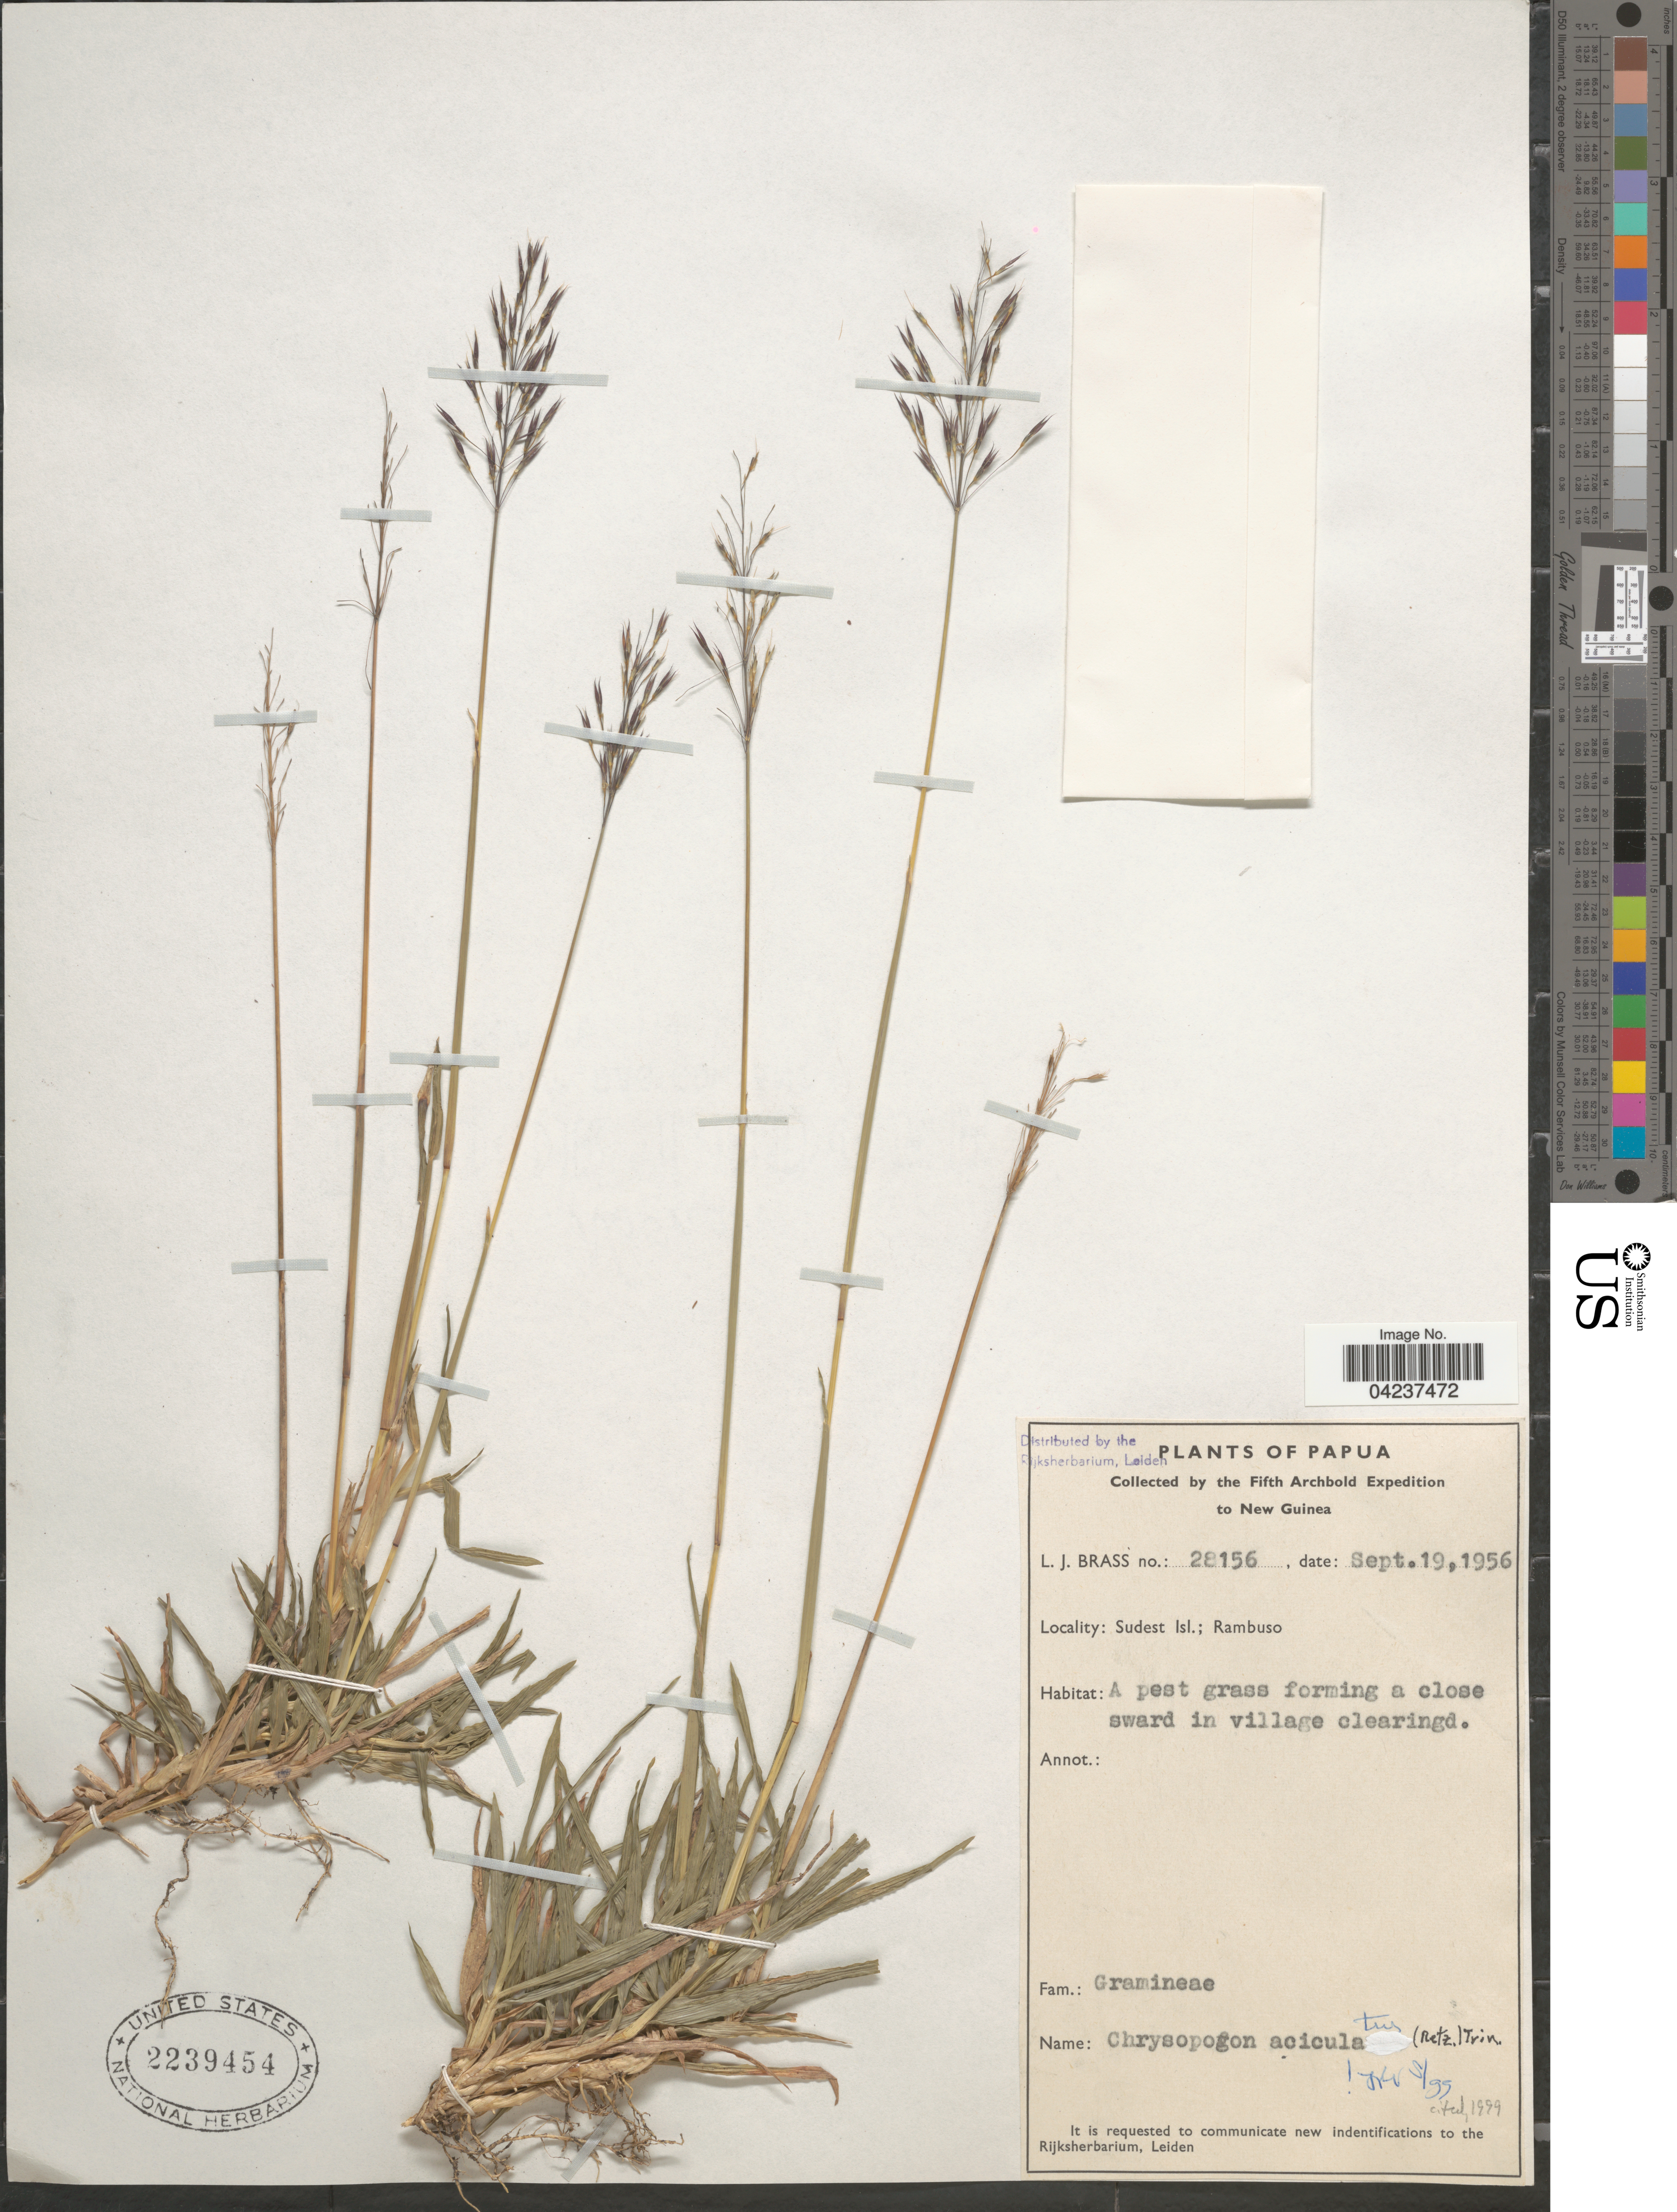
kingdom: Plantae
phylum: Tracheophyta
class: Liliopsida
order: Poales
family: Poaceae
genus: Chrysopogon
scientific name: Chrysopogon aciculatus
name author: (Retz.) Trin.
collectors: L. J. Brass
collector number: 28156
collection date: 1956-09-19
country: Papua New Guinea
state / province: Milne Bay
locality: Papua. The Fifth Archbold Expedition to New Guinea. Sudest Isl.; Rambuso.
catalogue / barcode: US 2239454